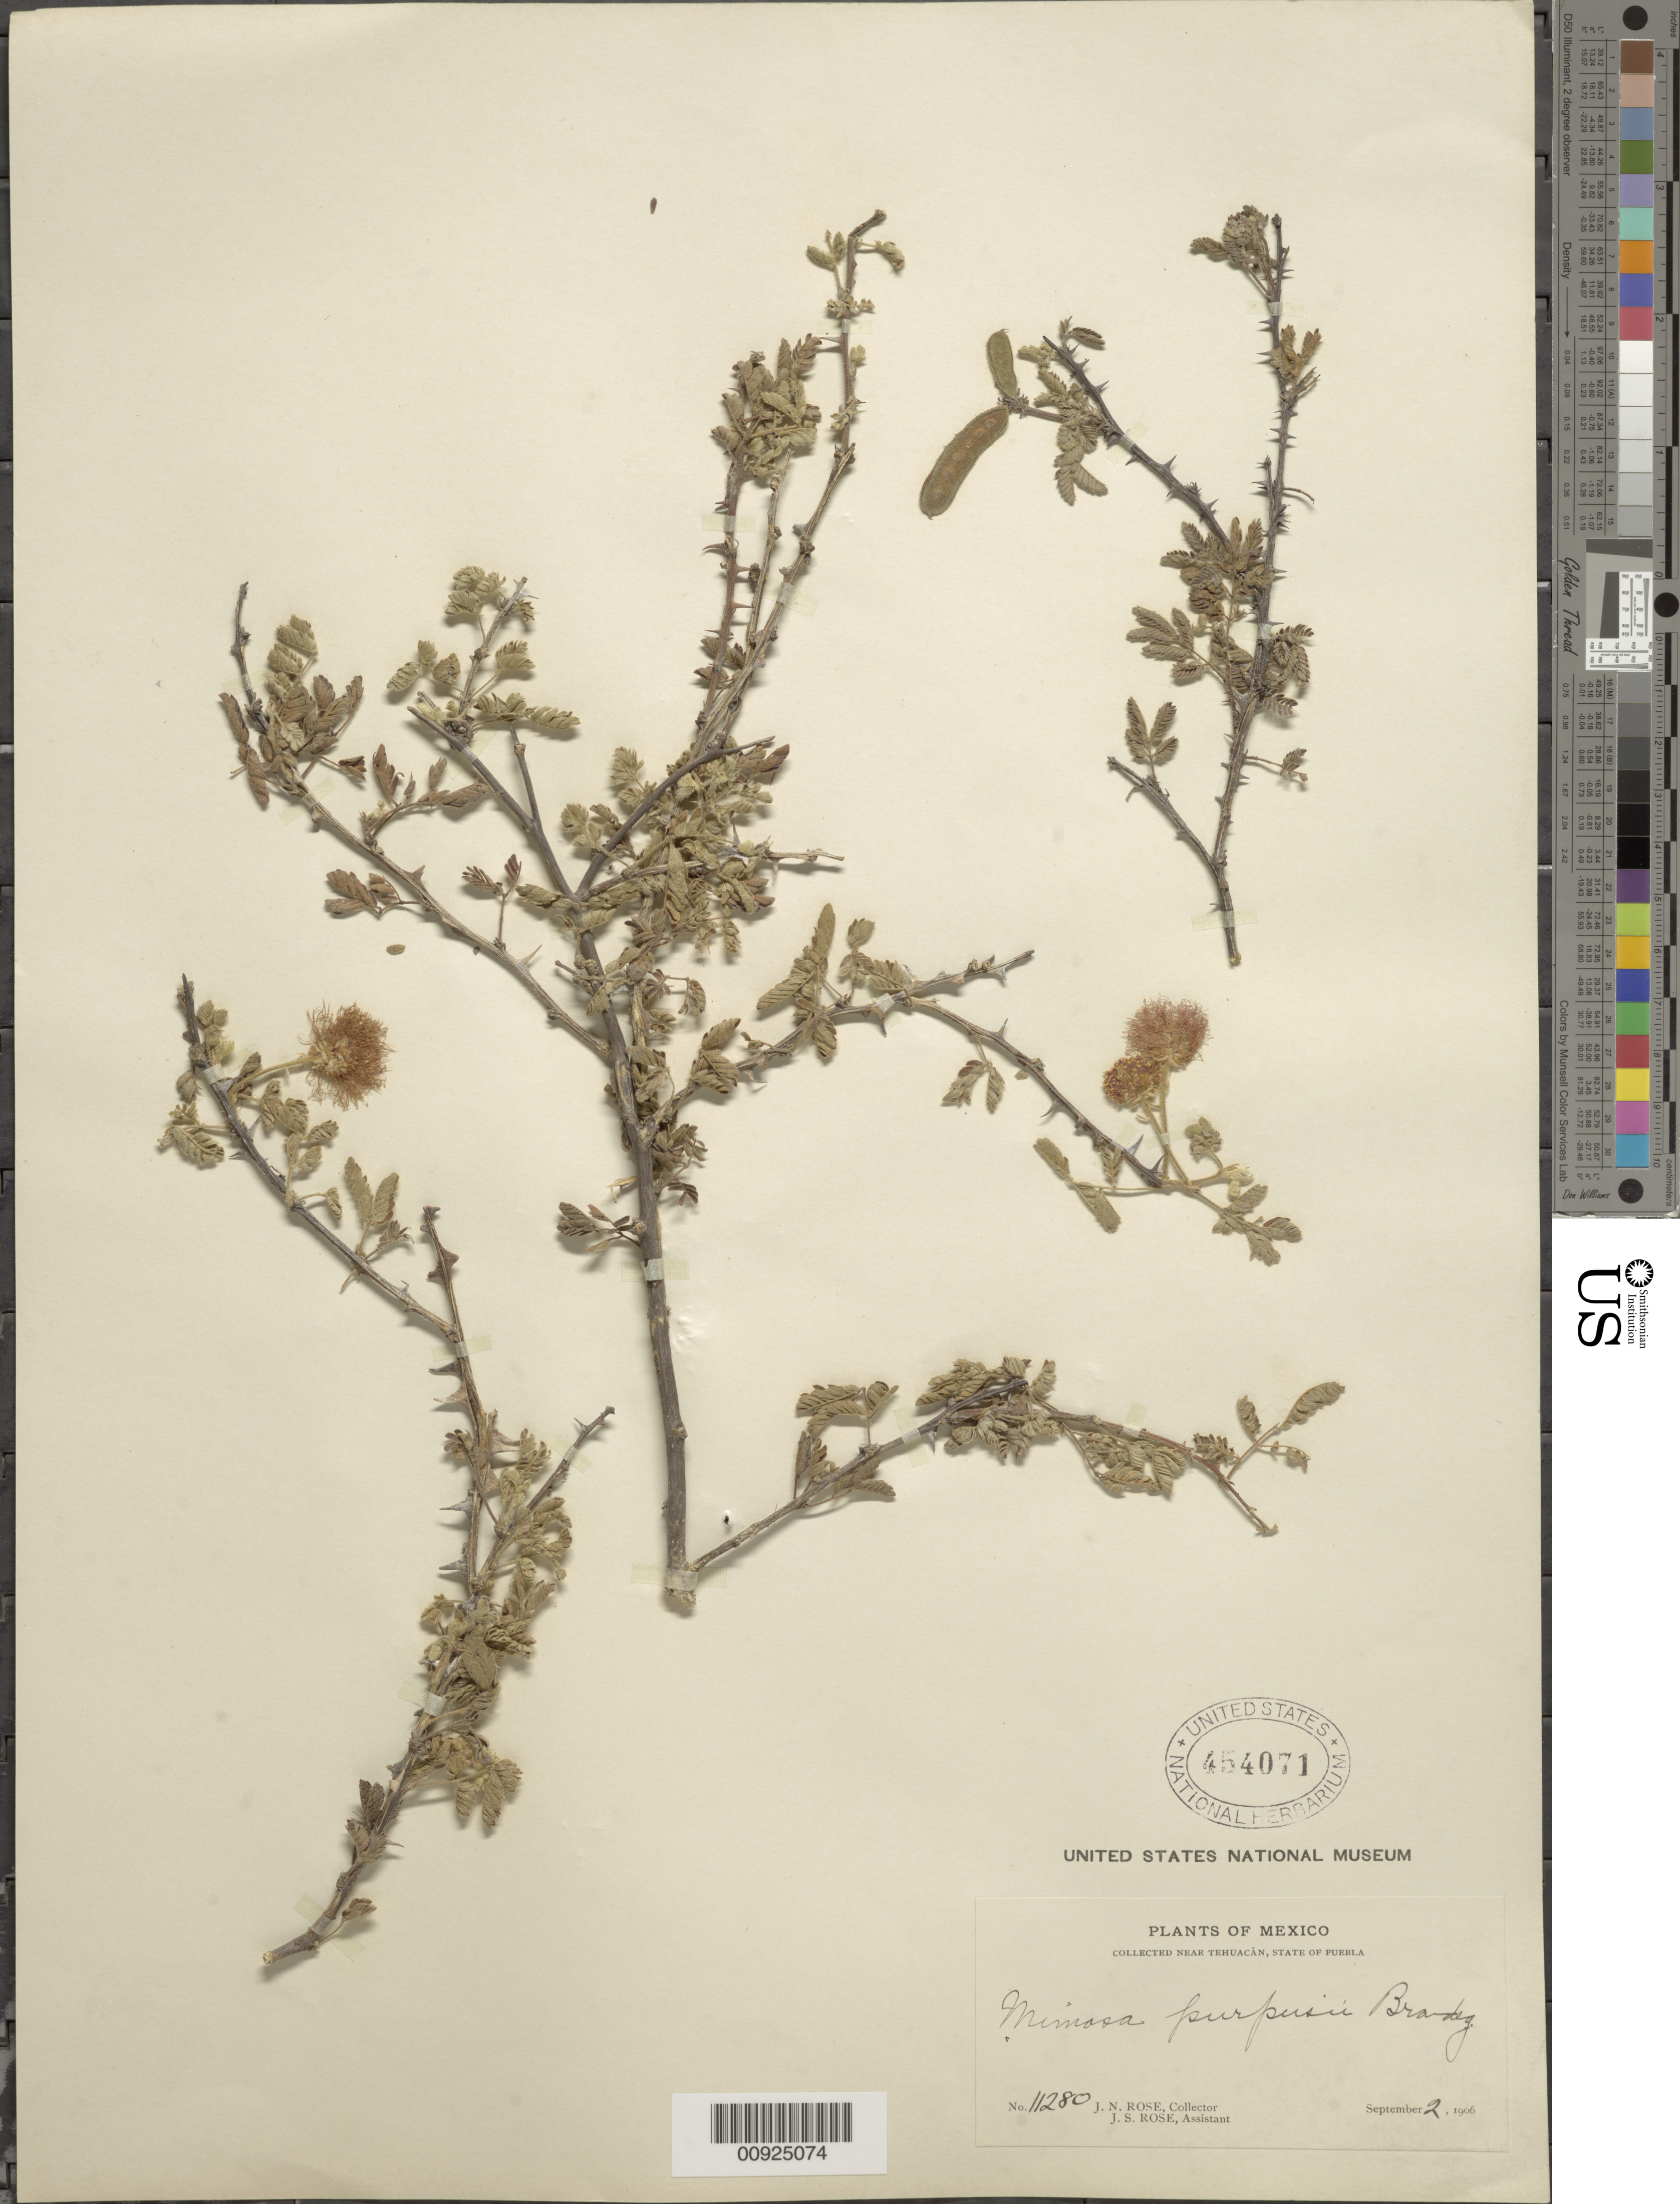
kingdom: Plantae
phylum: Tracheophyta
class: Magnoliopsida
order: Fabales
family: Fabaceae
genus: Mimosa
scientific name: Mimosa purpusii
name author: Brandegee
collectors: J. N. Rose & J. S. Rose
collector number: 11280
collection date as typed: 02 Sep 1906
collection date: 1906-09-02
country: Mexico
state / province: Puebla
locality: Near Tehuacán, State of Puebla.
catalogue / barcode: US 454071